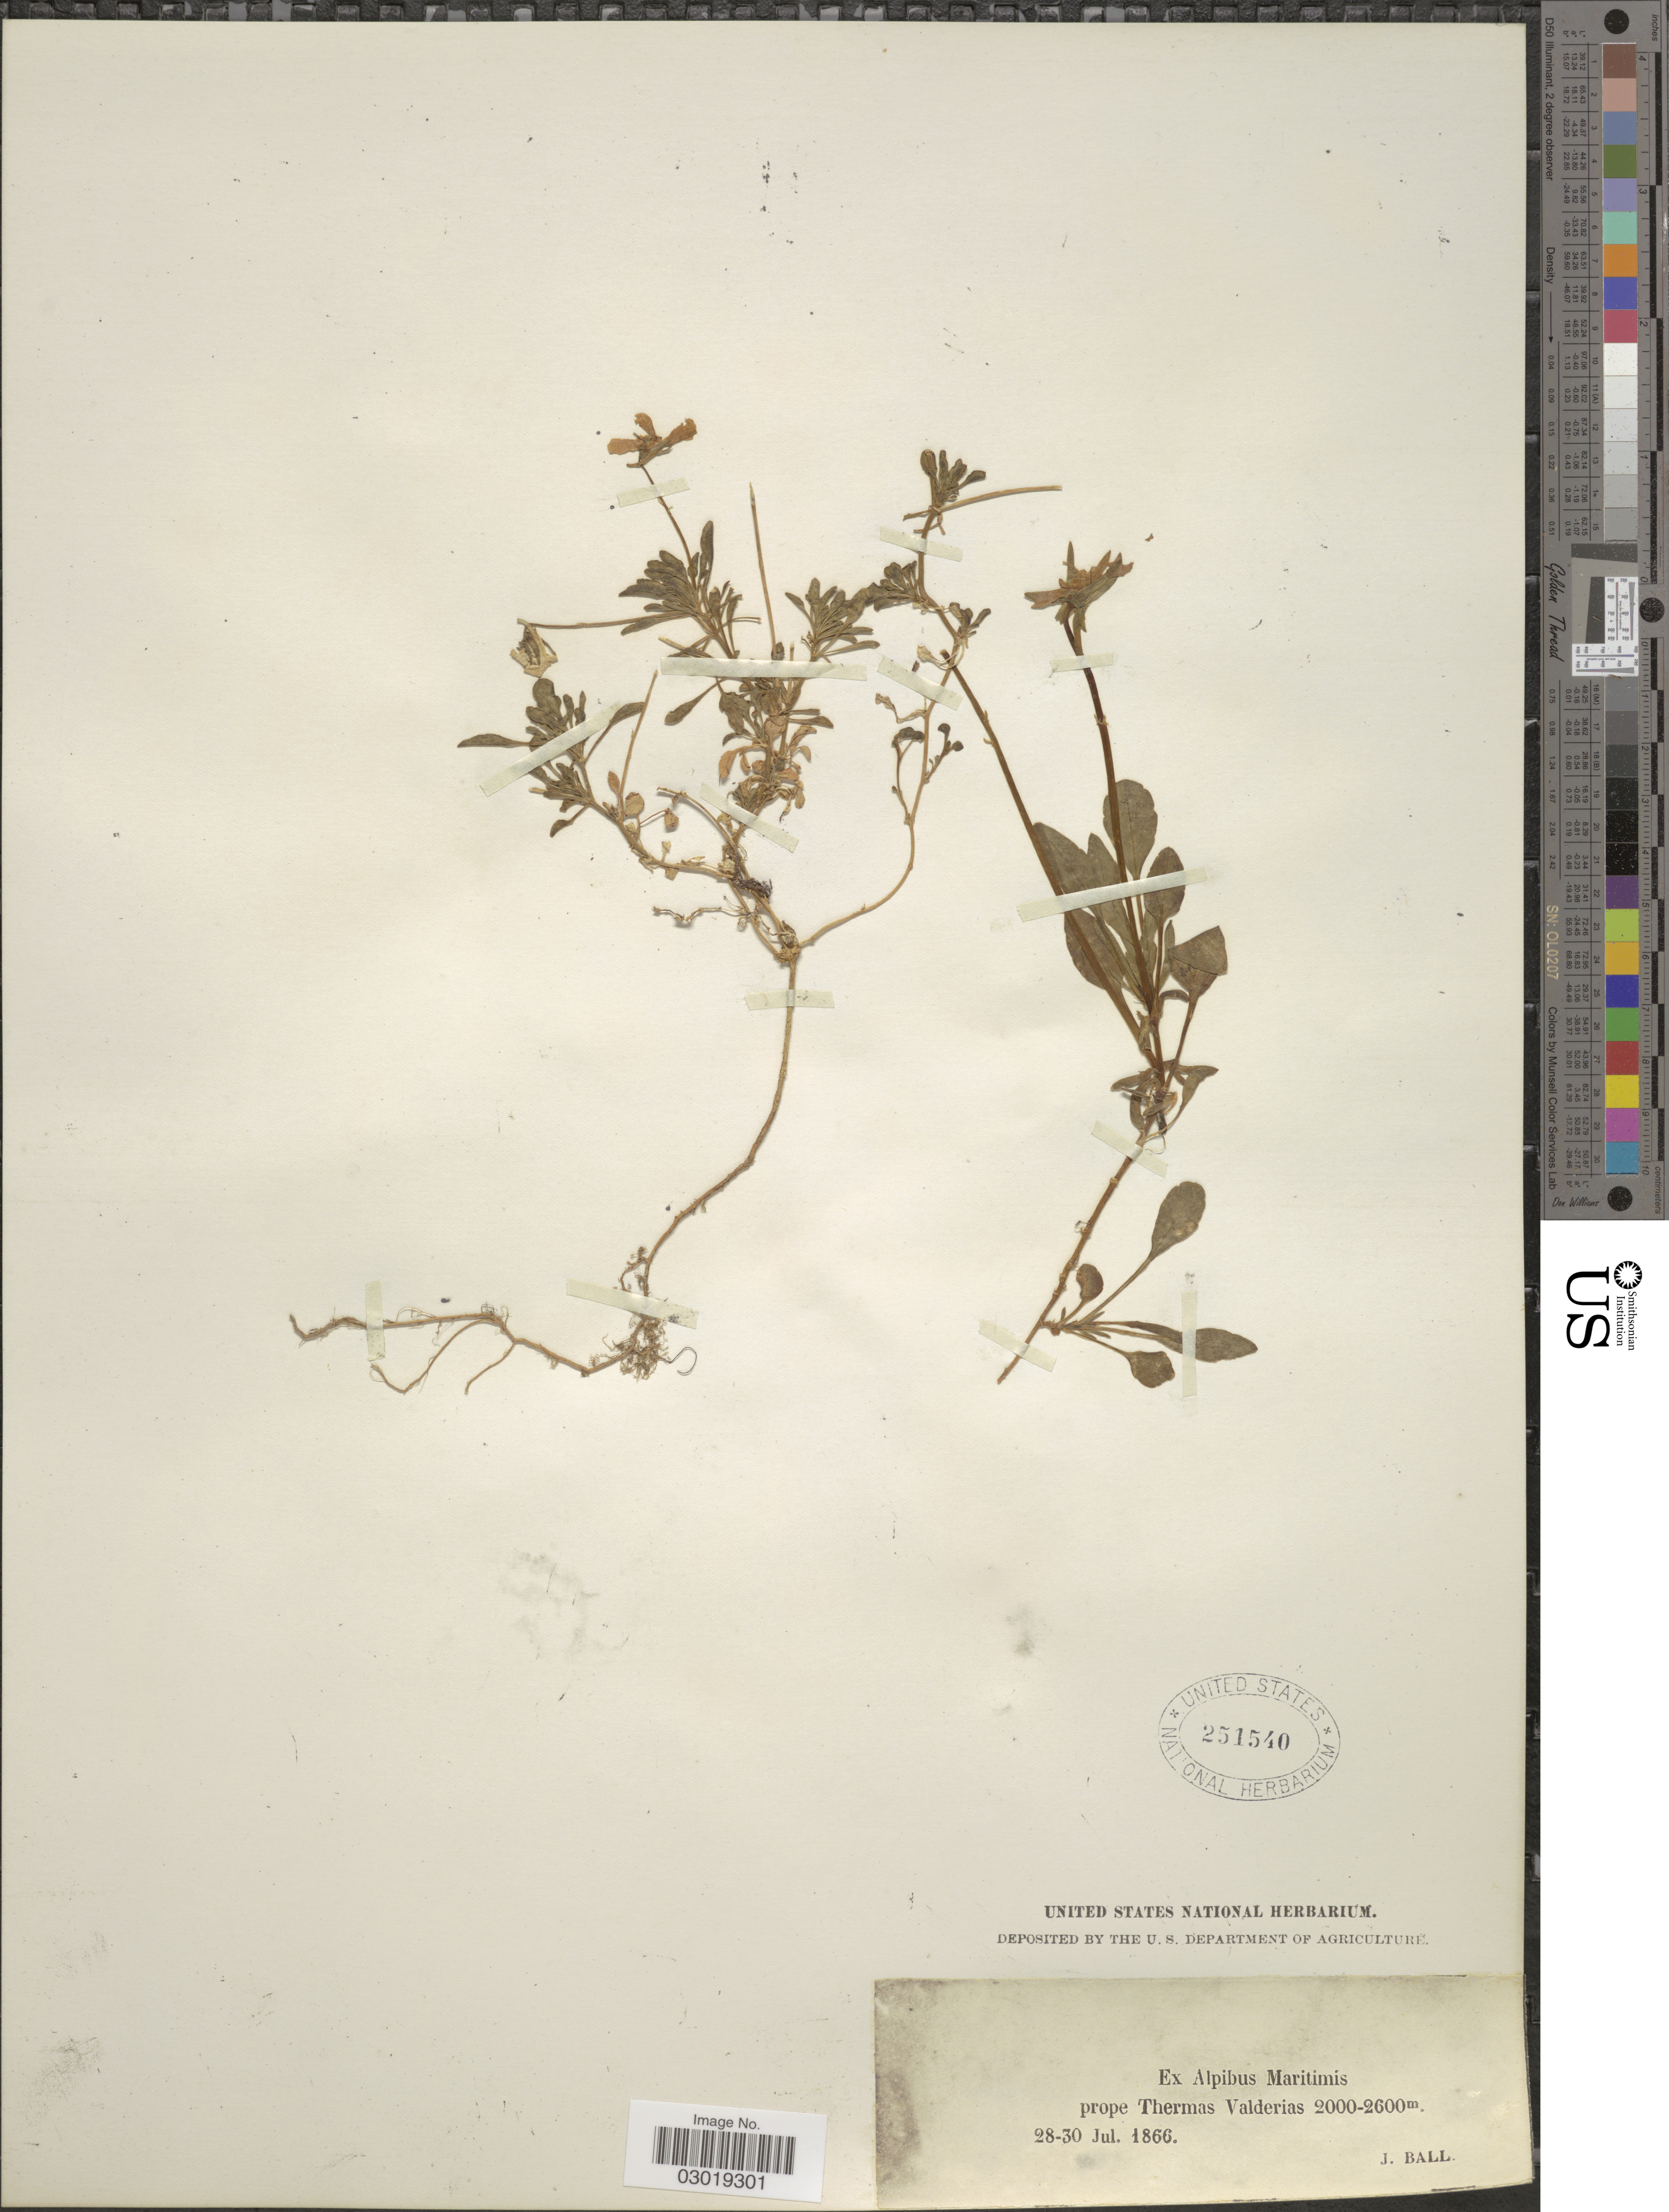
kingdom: Plantae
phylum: Tracheophyta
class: Magnoliopsida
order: Malpighiales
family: Violaceae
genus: Viola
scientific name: Viola sp.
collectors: J. Ball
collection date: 1866-07-28/1866-07-30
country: Italy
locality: Ex Alpibus Maritimis prope Thermas Valderias.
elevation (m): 2000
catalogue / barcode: US 251540